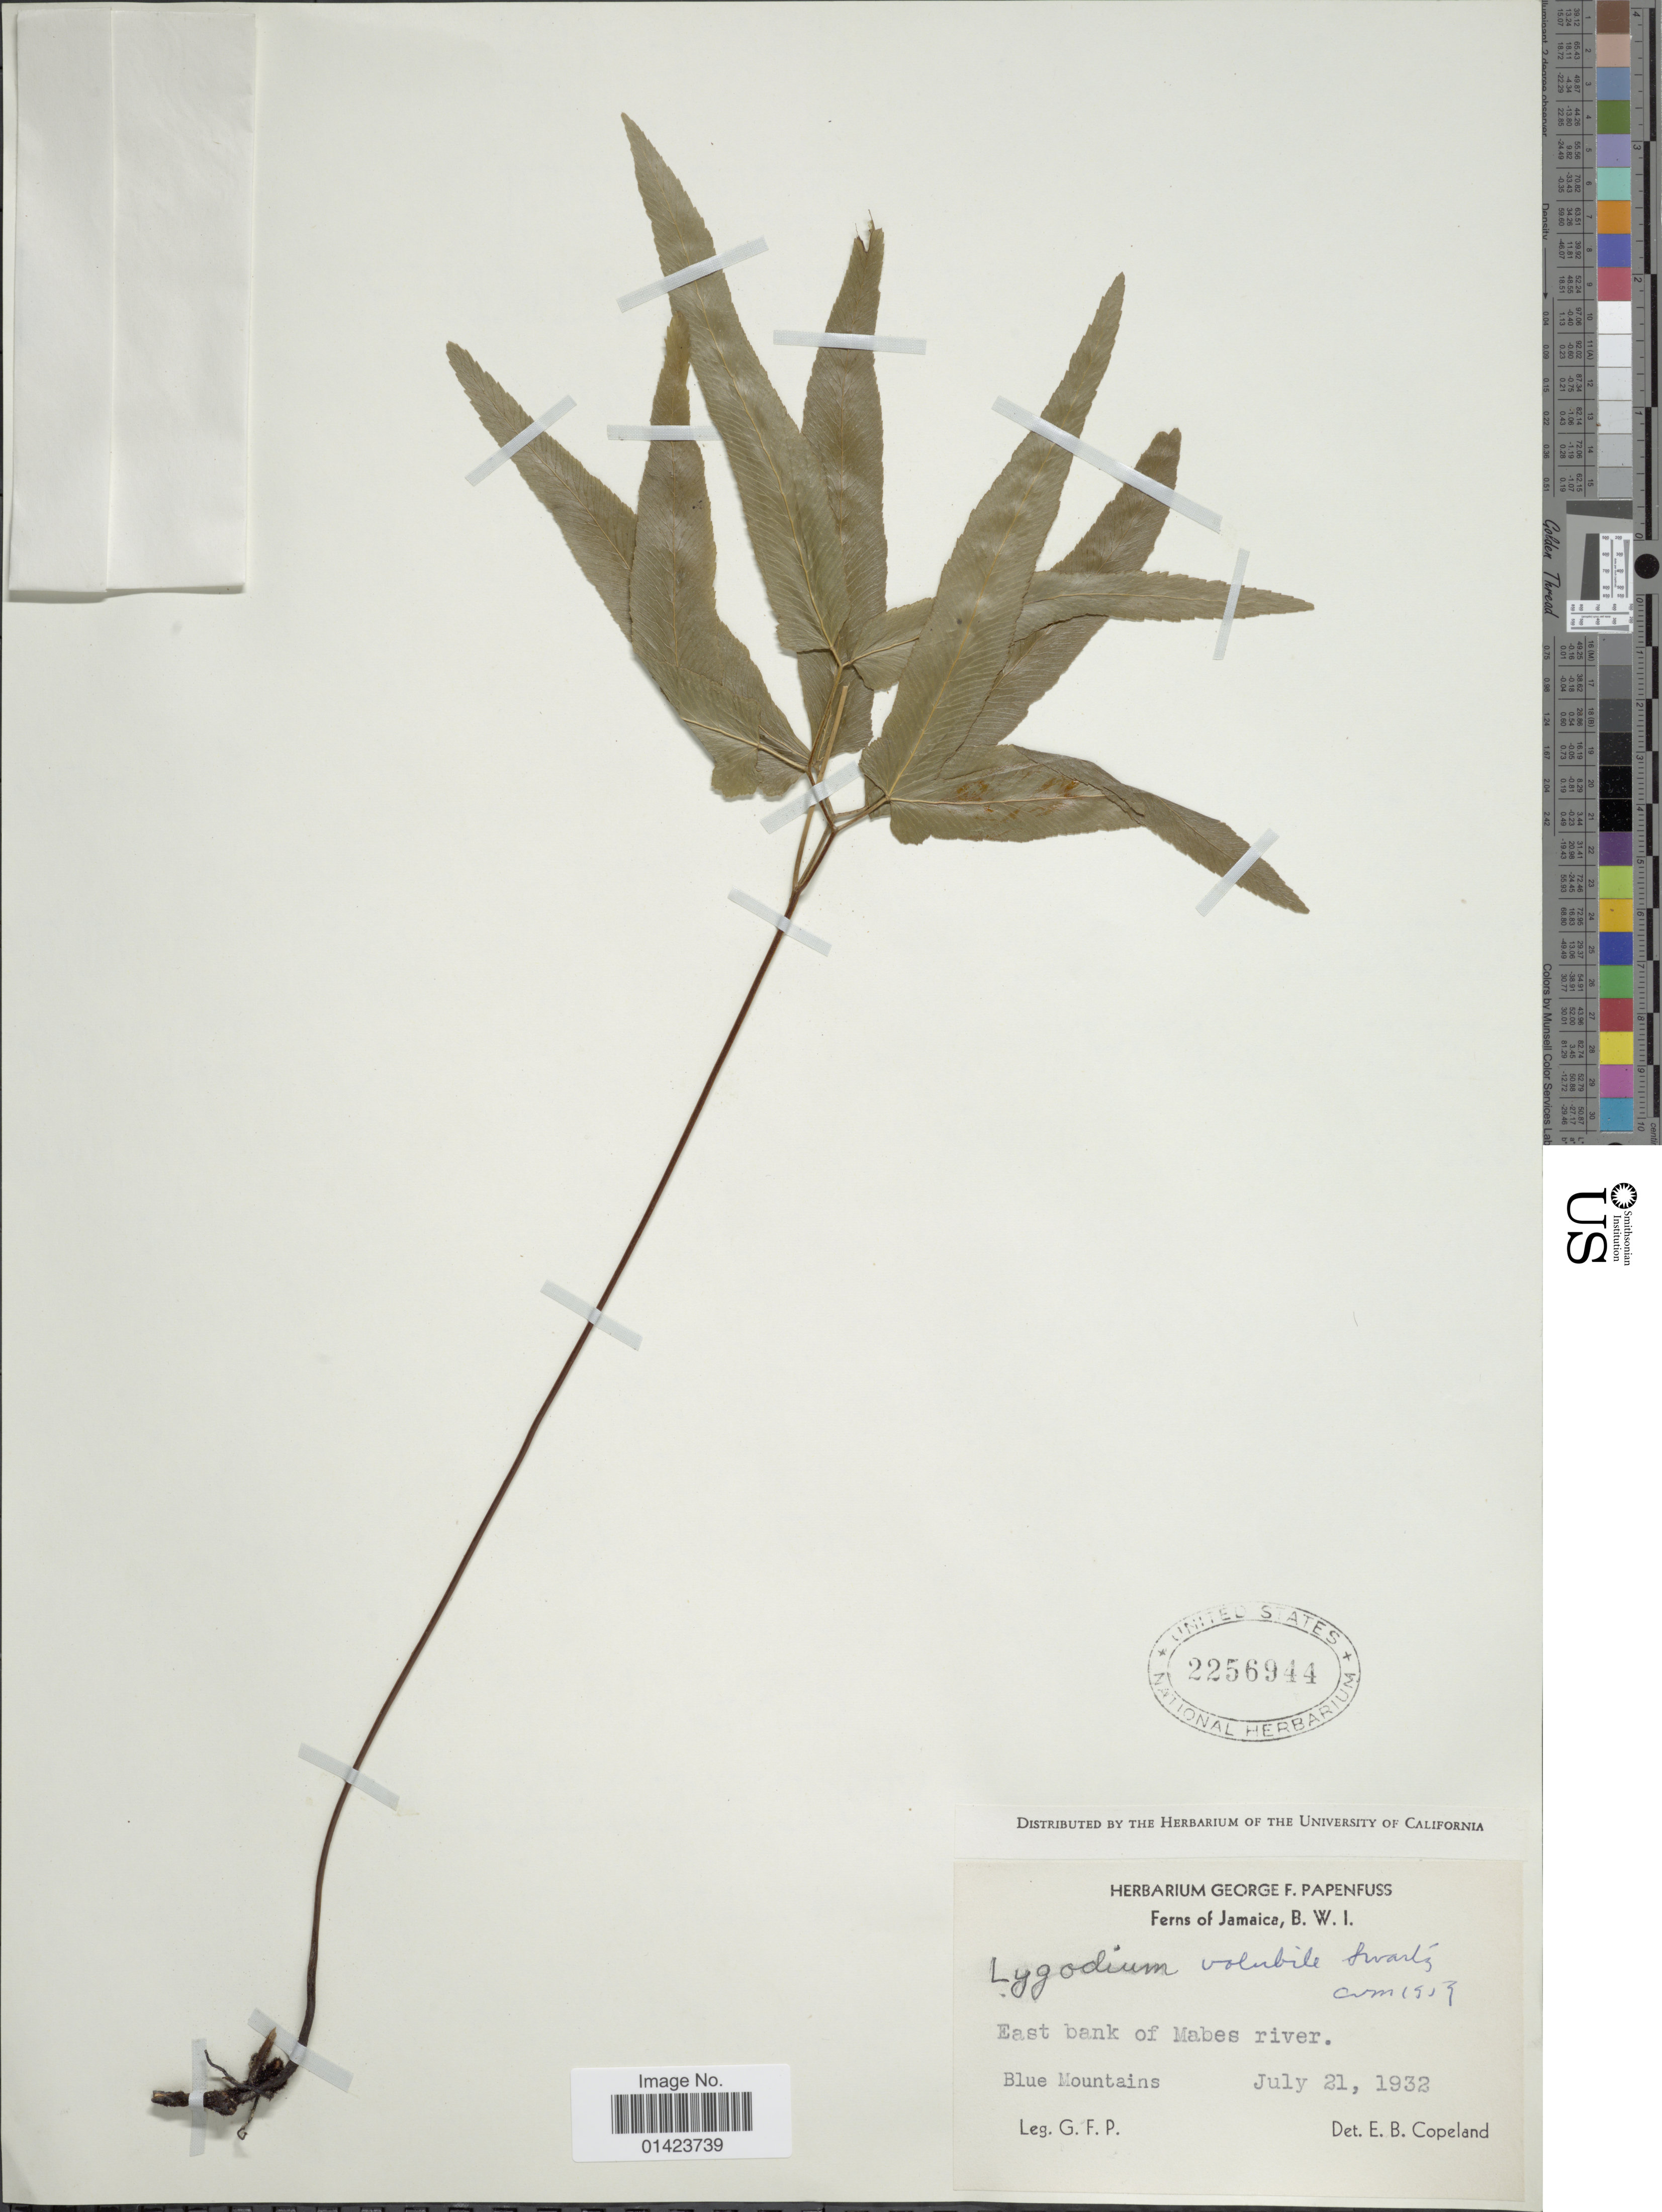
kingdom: Plantae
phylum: Tracheophyta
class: Polypodiopsida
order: Schizaeales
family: Lygodiaceae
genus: Lygodium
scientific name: Lygodium volubile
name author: Sw.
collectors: G. Papenfuss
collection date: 1932-07-21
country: Jamaica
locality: Jamaica, B.W.I., East bank of Mabes RIver, Blue Mountains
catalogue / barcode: US 2256944